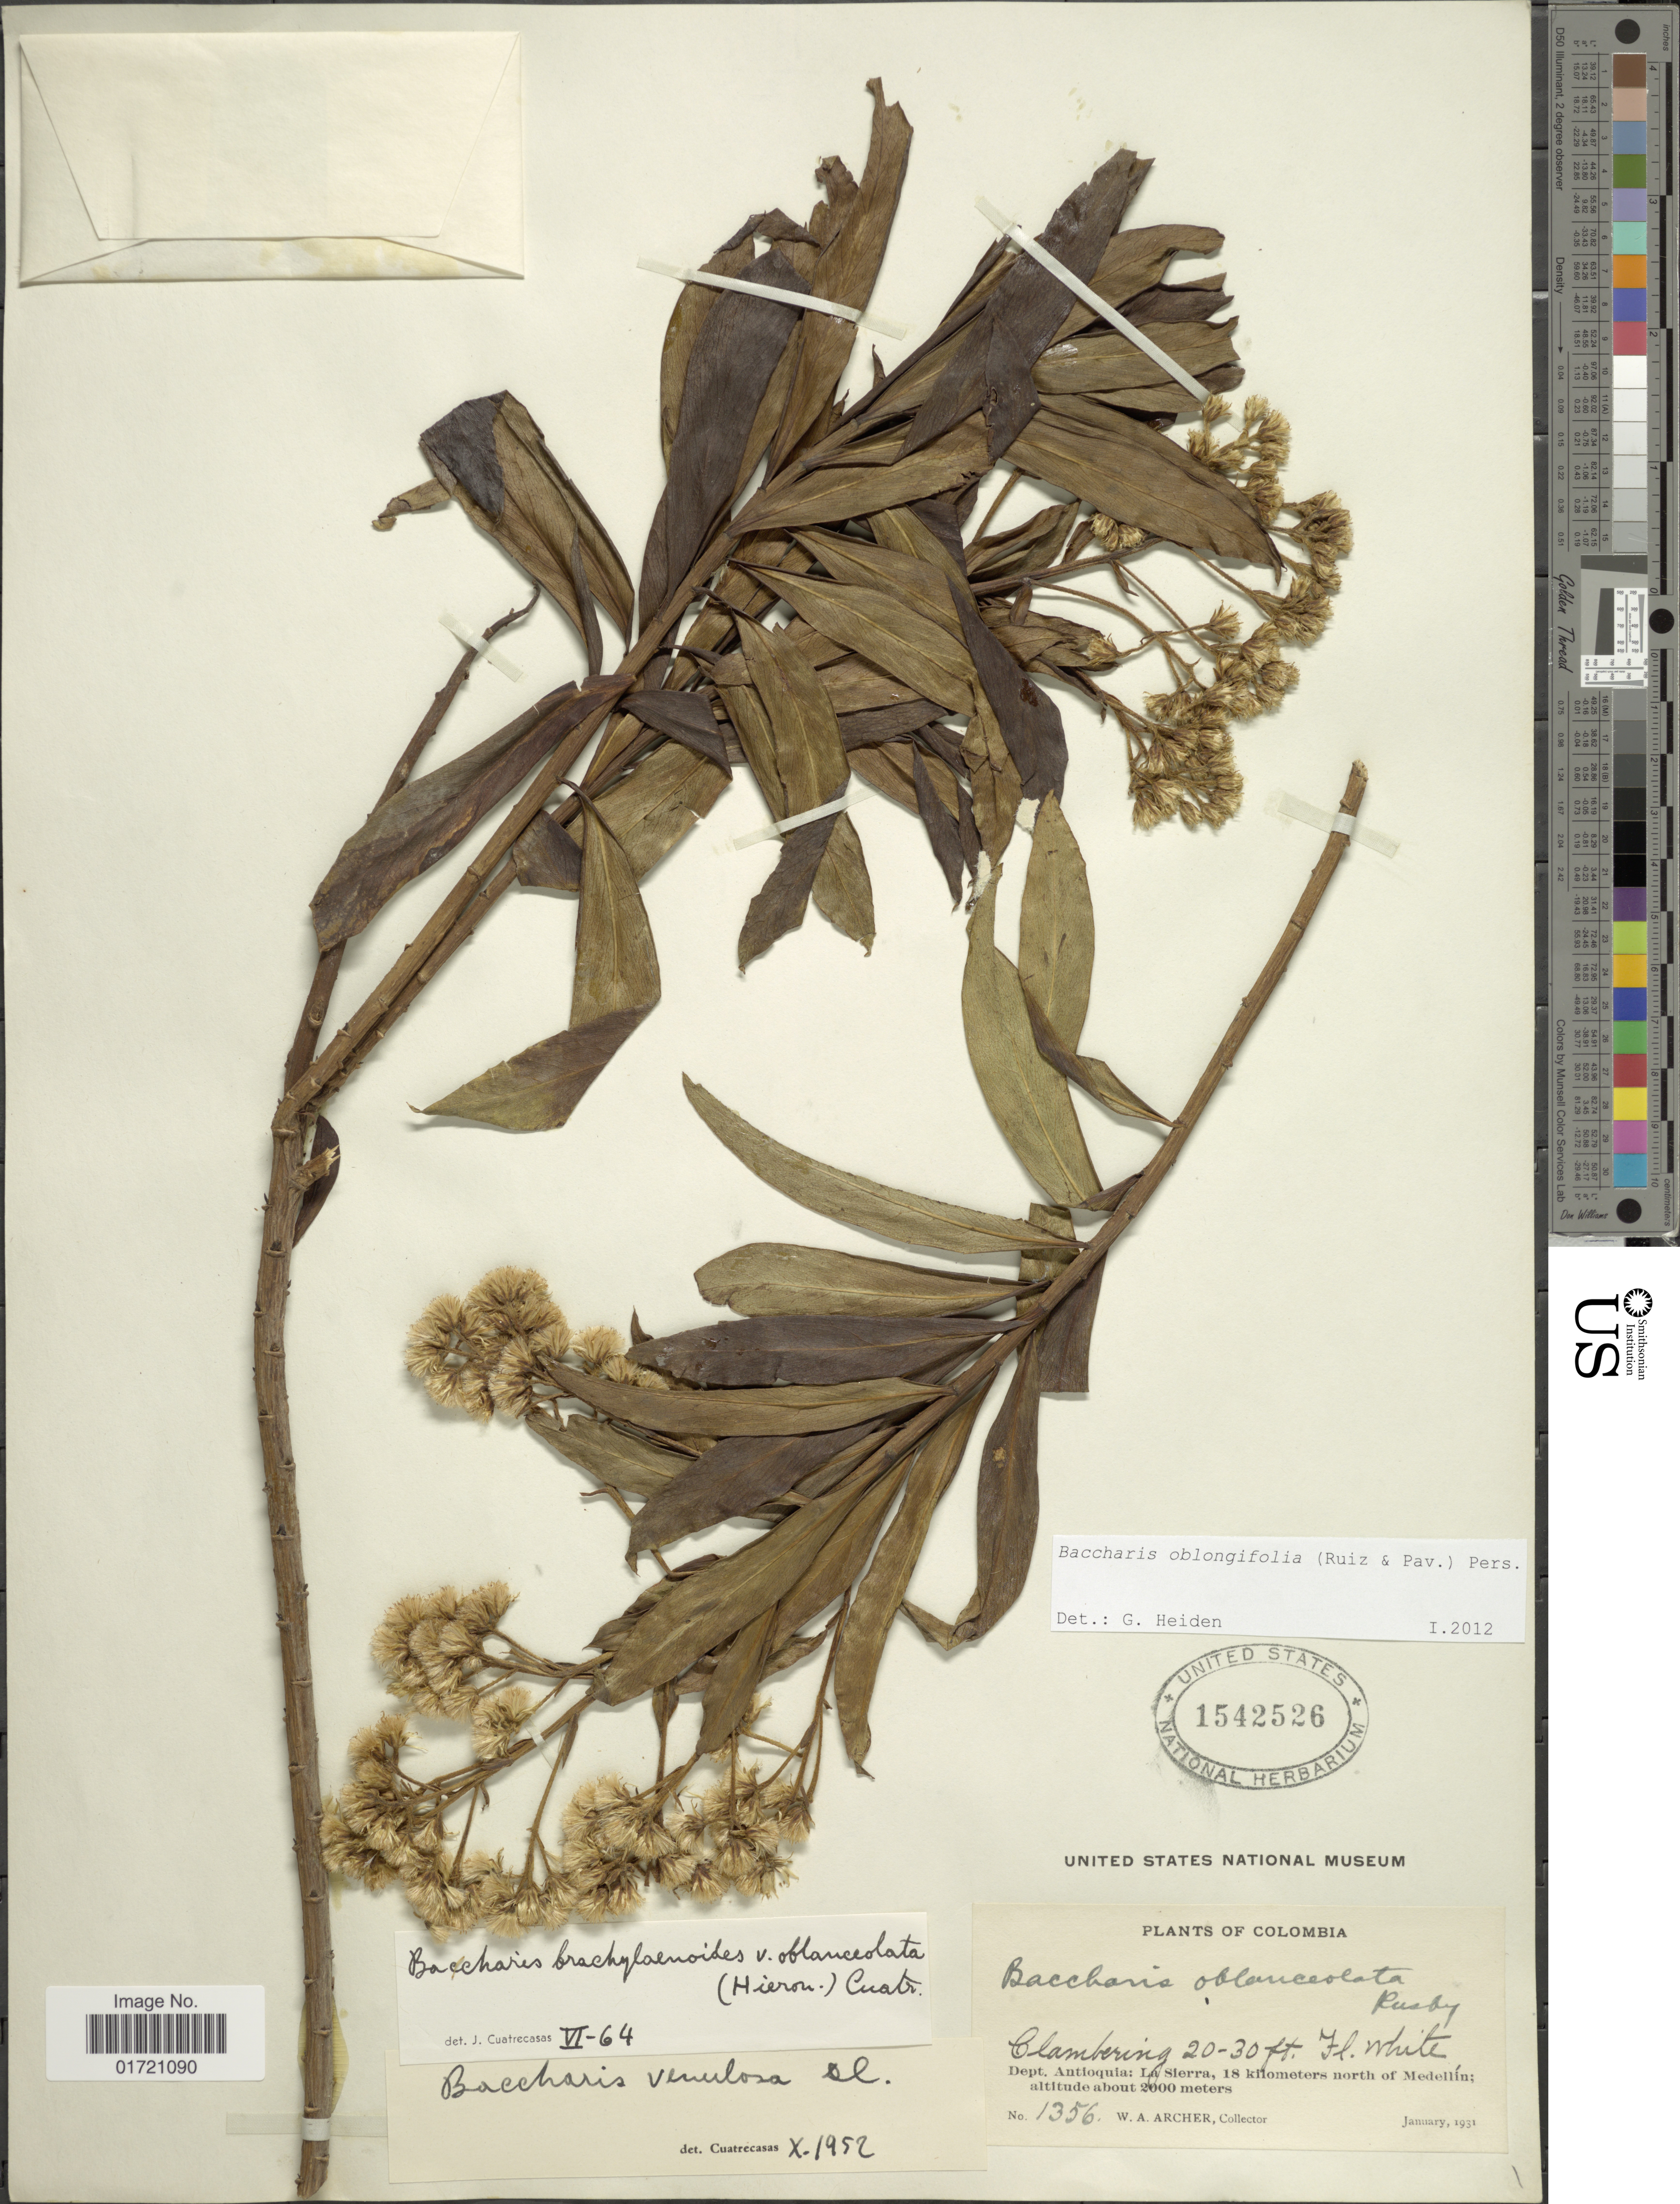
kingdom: Plantae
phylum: Tracheophyta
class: Magnoliopsida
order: Asterales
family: Asteraceae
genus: Baccharis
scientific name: Baccharis oblongifolia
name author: (Ruiz & Pav.) Pers.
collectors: W. A. Archer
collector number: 1356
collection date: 1931-01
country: Colombia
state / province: Antioquia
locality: Dept. Antioquia: La Sierra, 18 kilometers north of Medellín.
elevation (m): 2000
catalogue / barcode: US 1542526